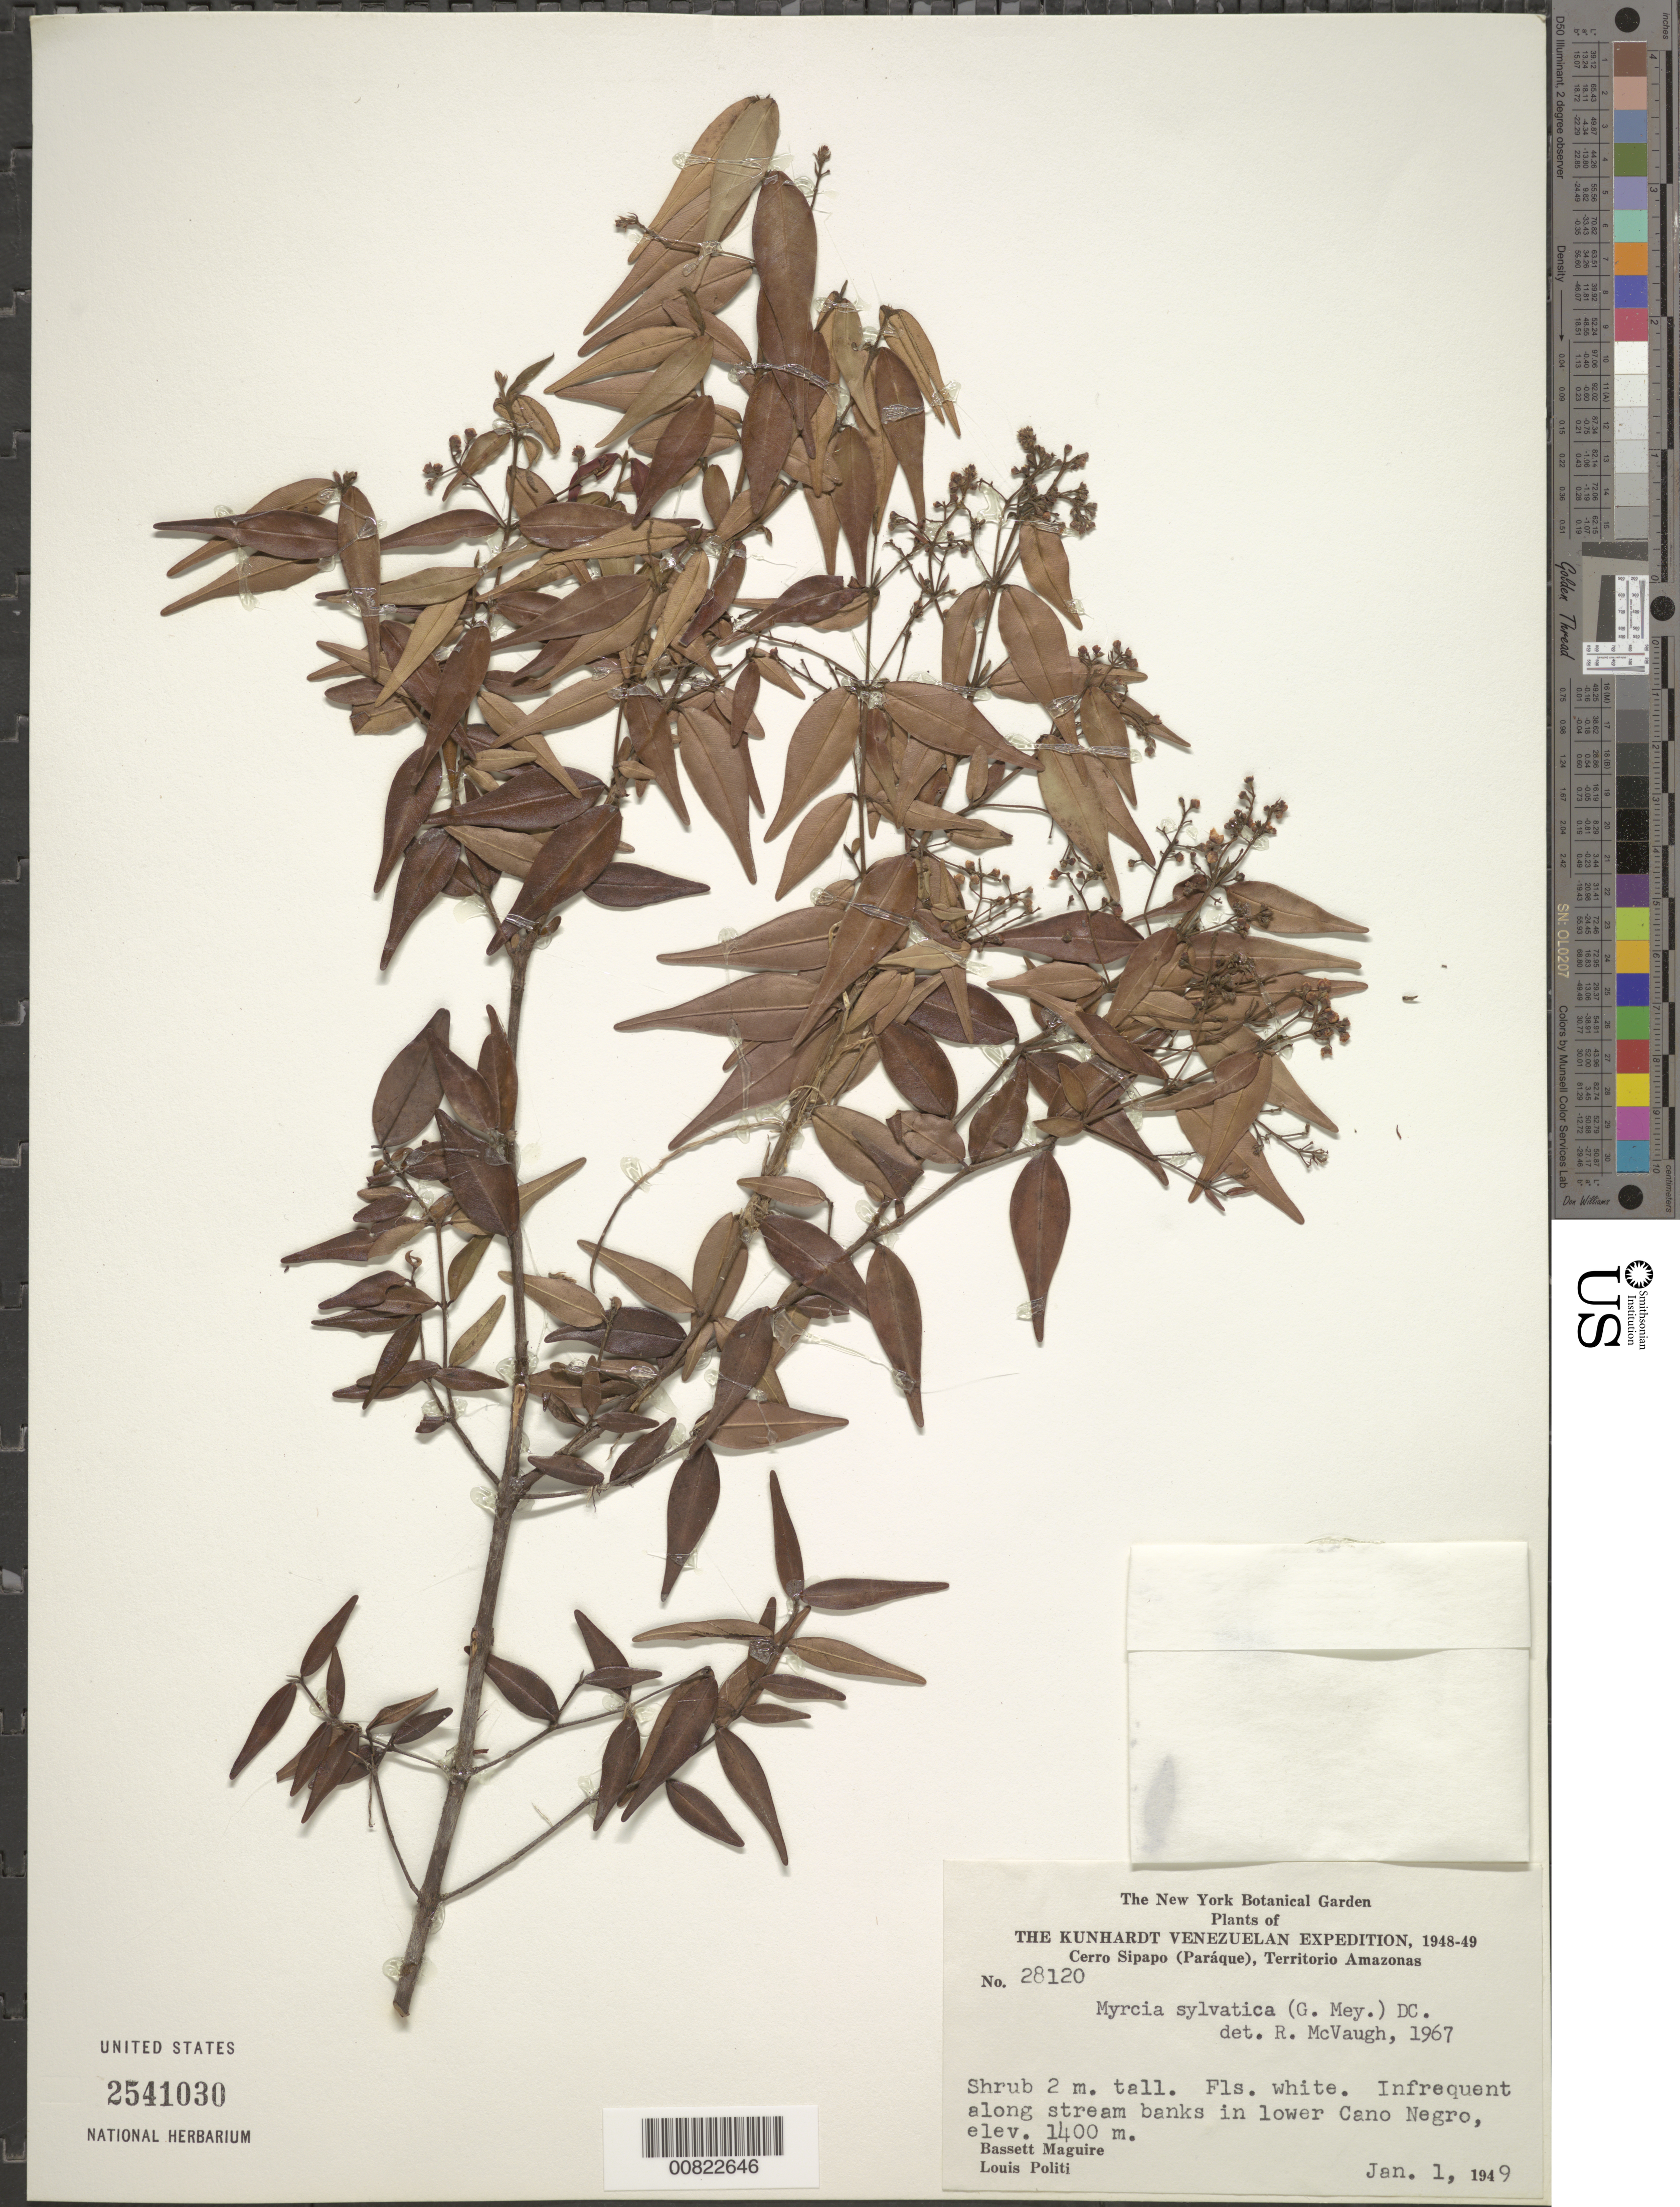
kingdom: Plantae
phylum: Tracheophyta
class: Magnoliopsida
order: Myrtales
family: Myrtaceae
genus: Myrcia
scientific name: Myrcia sylvatica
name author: (G. Mey.) DC.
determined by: McVaugh, R.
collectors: B. Maguire & L. Politi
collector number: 28120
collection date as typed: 1-Jan-49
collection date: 1949-01-01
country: Venezuela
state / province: Amazonas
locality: Cerro Sipapo (Paráque), Lower Caño Negro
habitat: Stream banks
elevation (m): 1400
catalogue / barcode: US 2541030